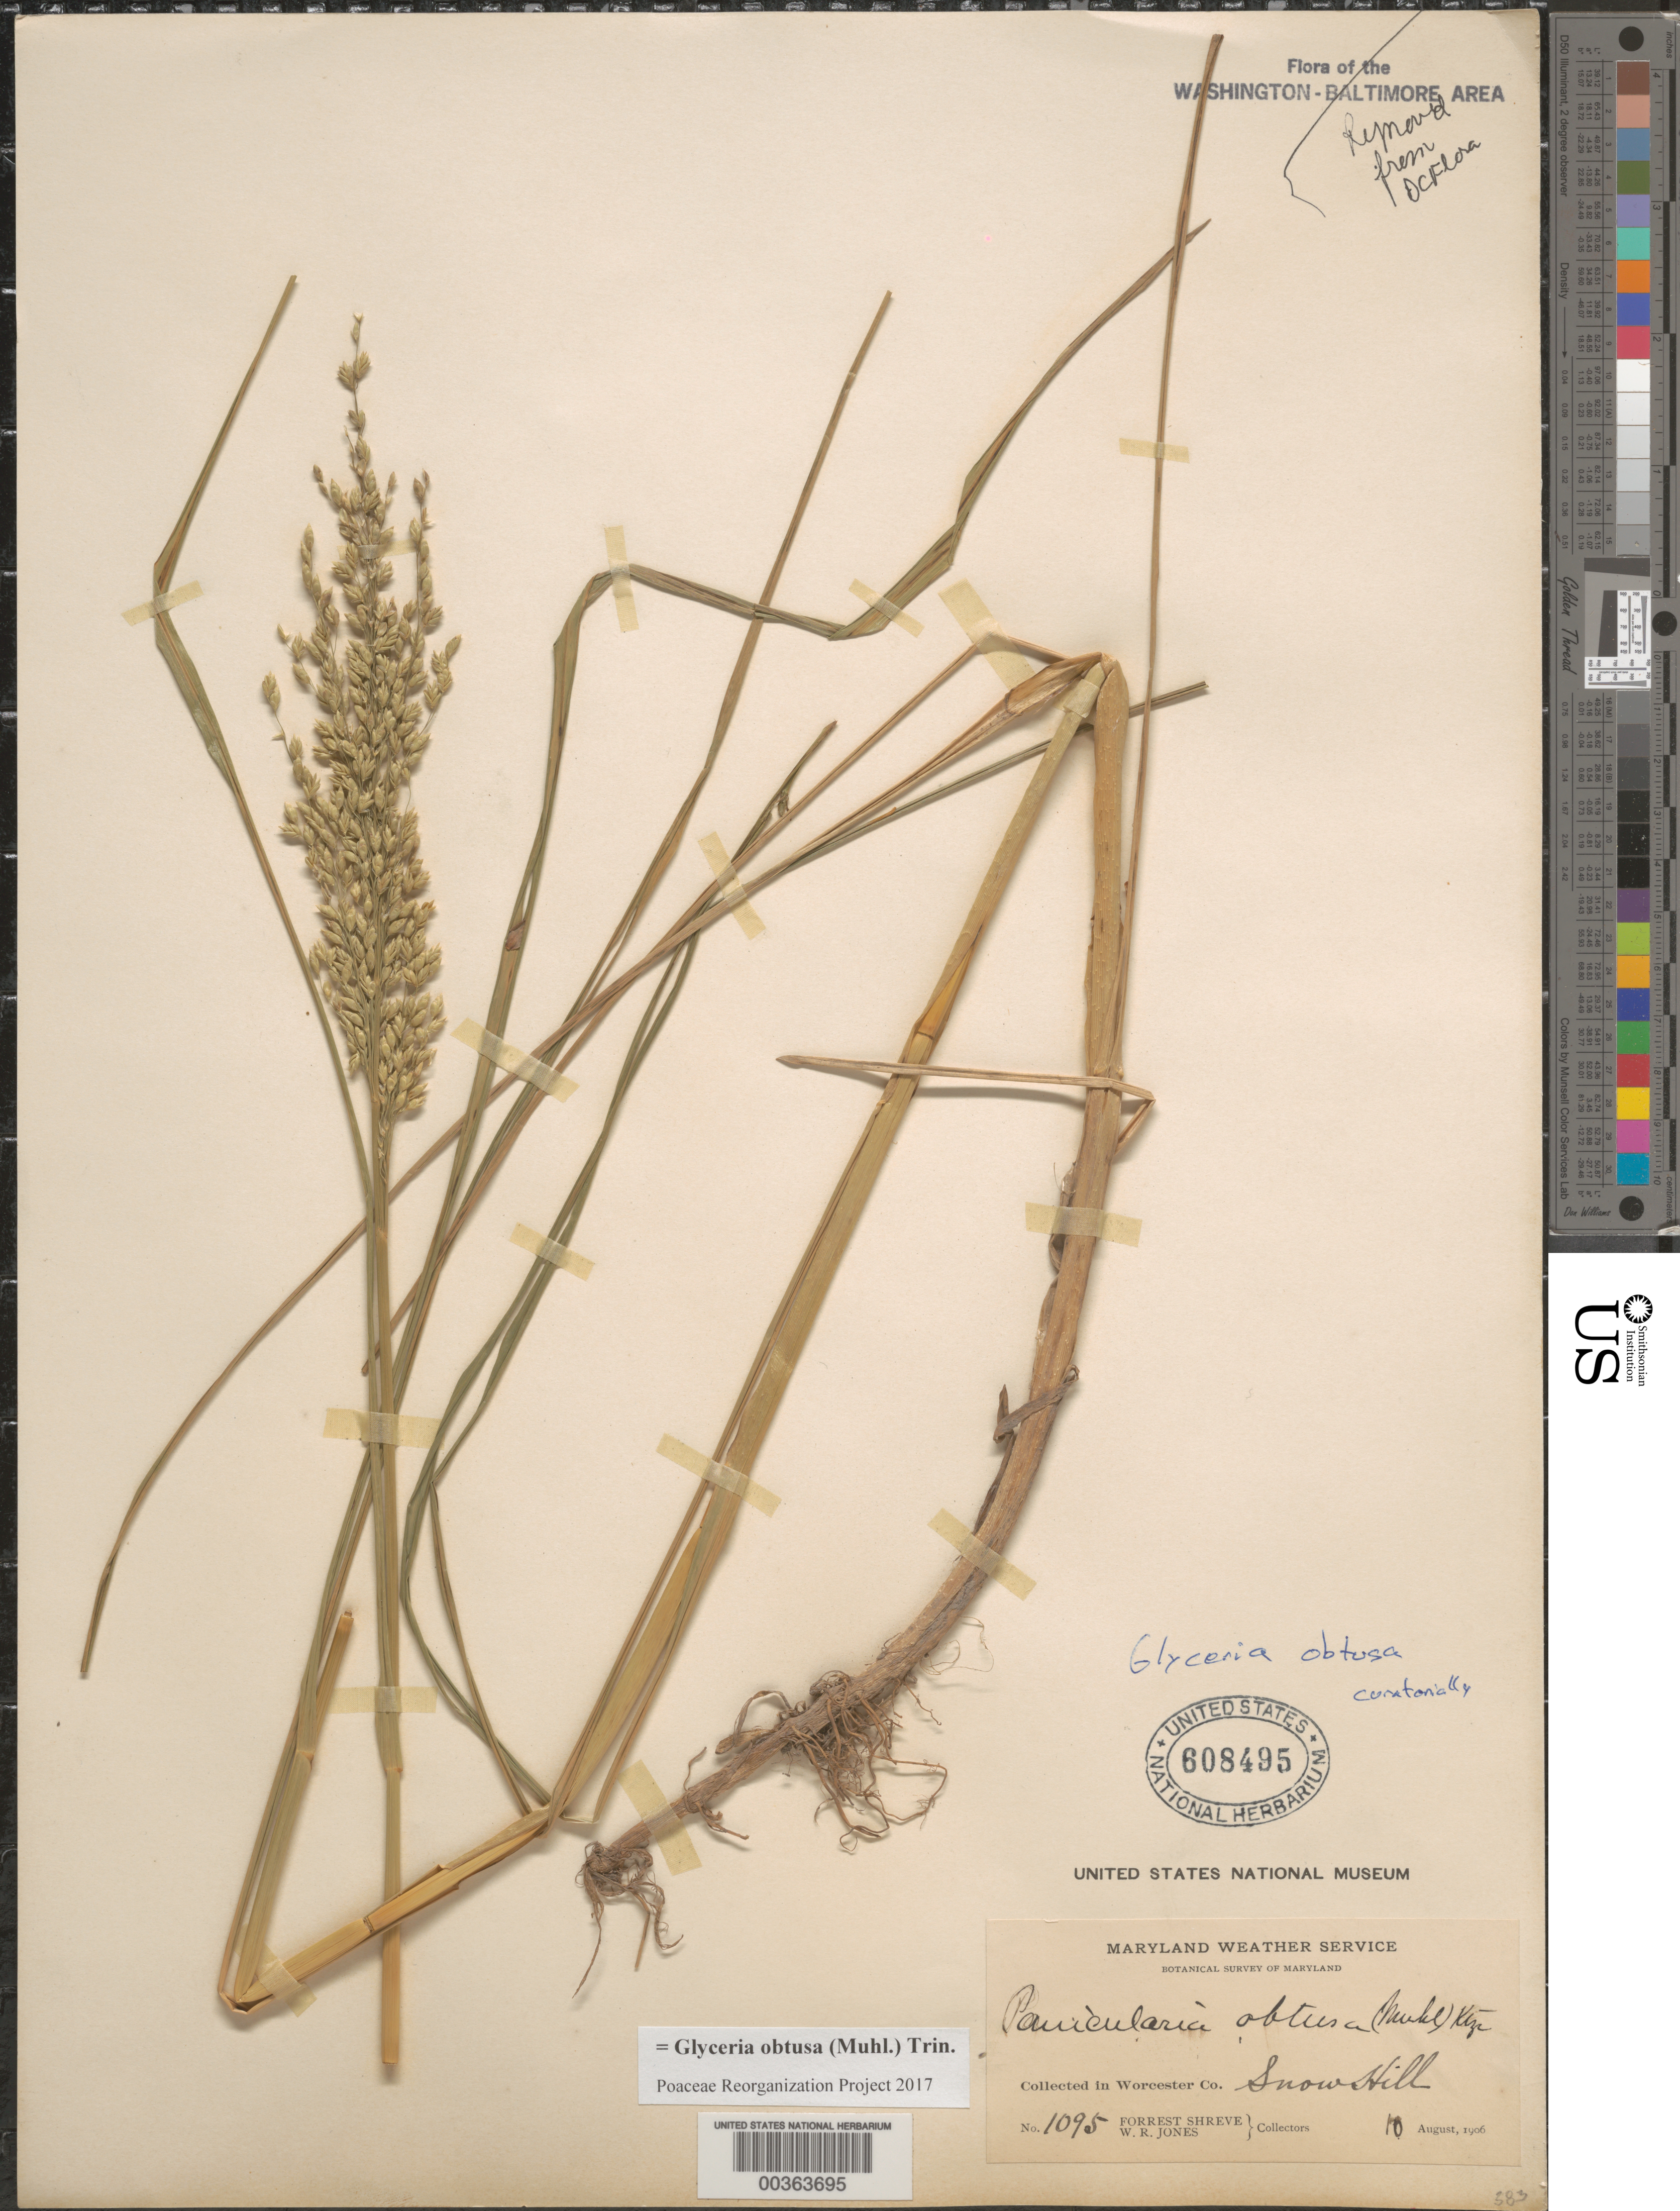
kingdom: Plantae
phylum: Tracheophyta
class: Liliopsida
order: Poales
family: Poaceae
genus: Glyceria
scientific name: Glyceria obtusa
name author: (Muhl.) Trin.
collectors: F. Shreve & W. R. Jones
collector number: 1095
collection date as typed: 10 Aug 1906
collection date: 1906-08-10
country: United States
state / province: Maryland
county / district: Worcester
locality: Snow Hill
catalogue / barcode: US 608495